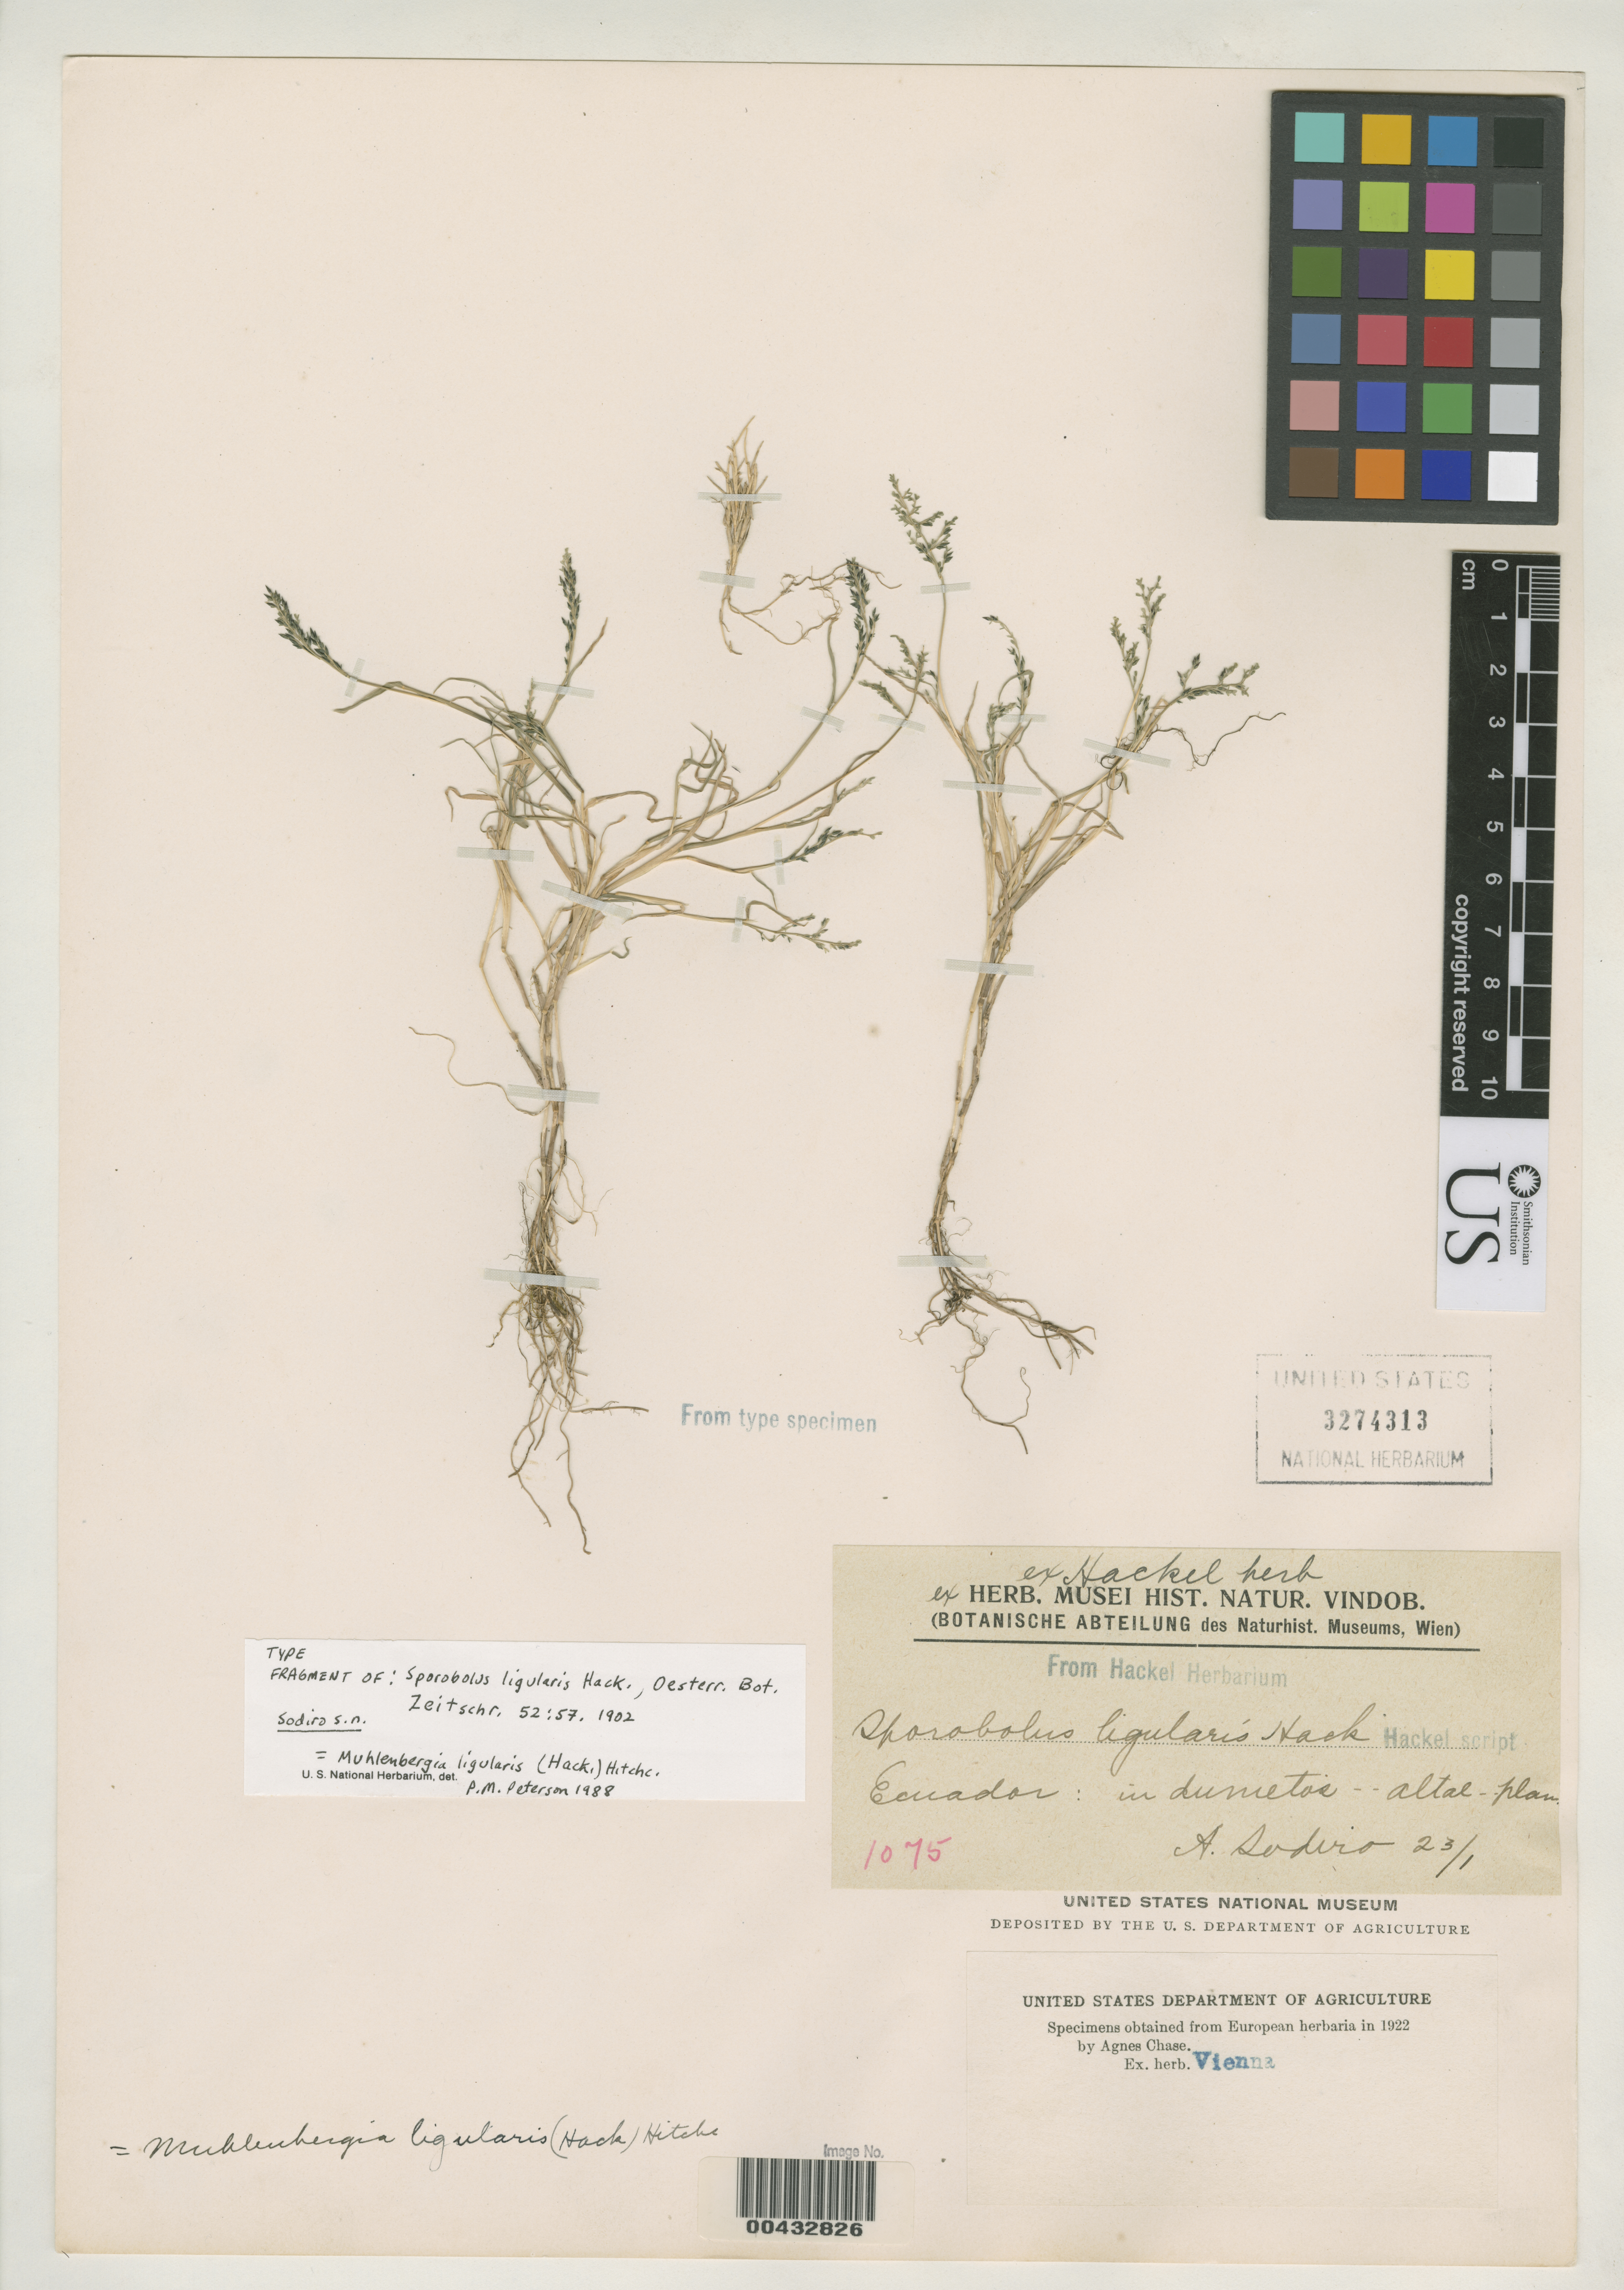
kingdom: Plantae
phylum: Tracheophyta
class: Liliopsida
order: Poales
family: Poaceae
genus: Sporobolus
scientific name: Sporobolus ligularis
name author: Hack.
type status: Type Fragment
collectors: L. Sodiro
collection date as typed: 23 Jan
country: Ecuador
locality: In Dumetos, Altal - Plan.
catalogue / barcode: US 3274313